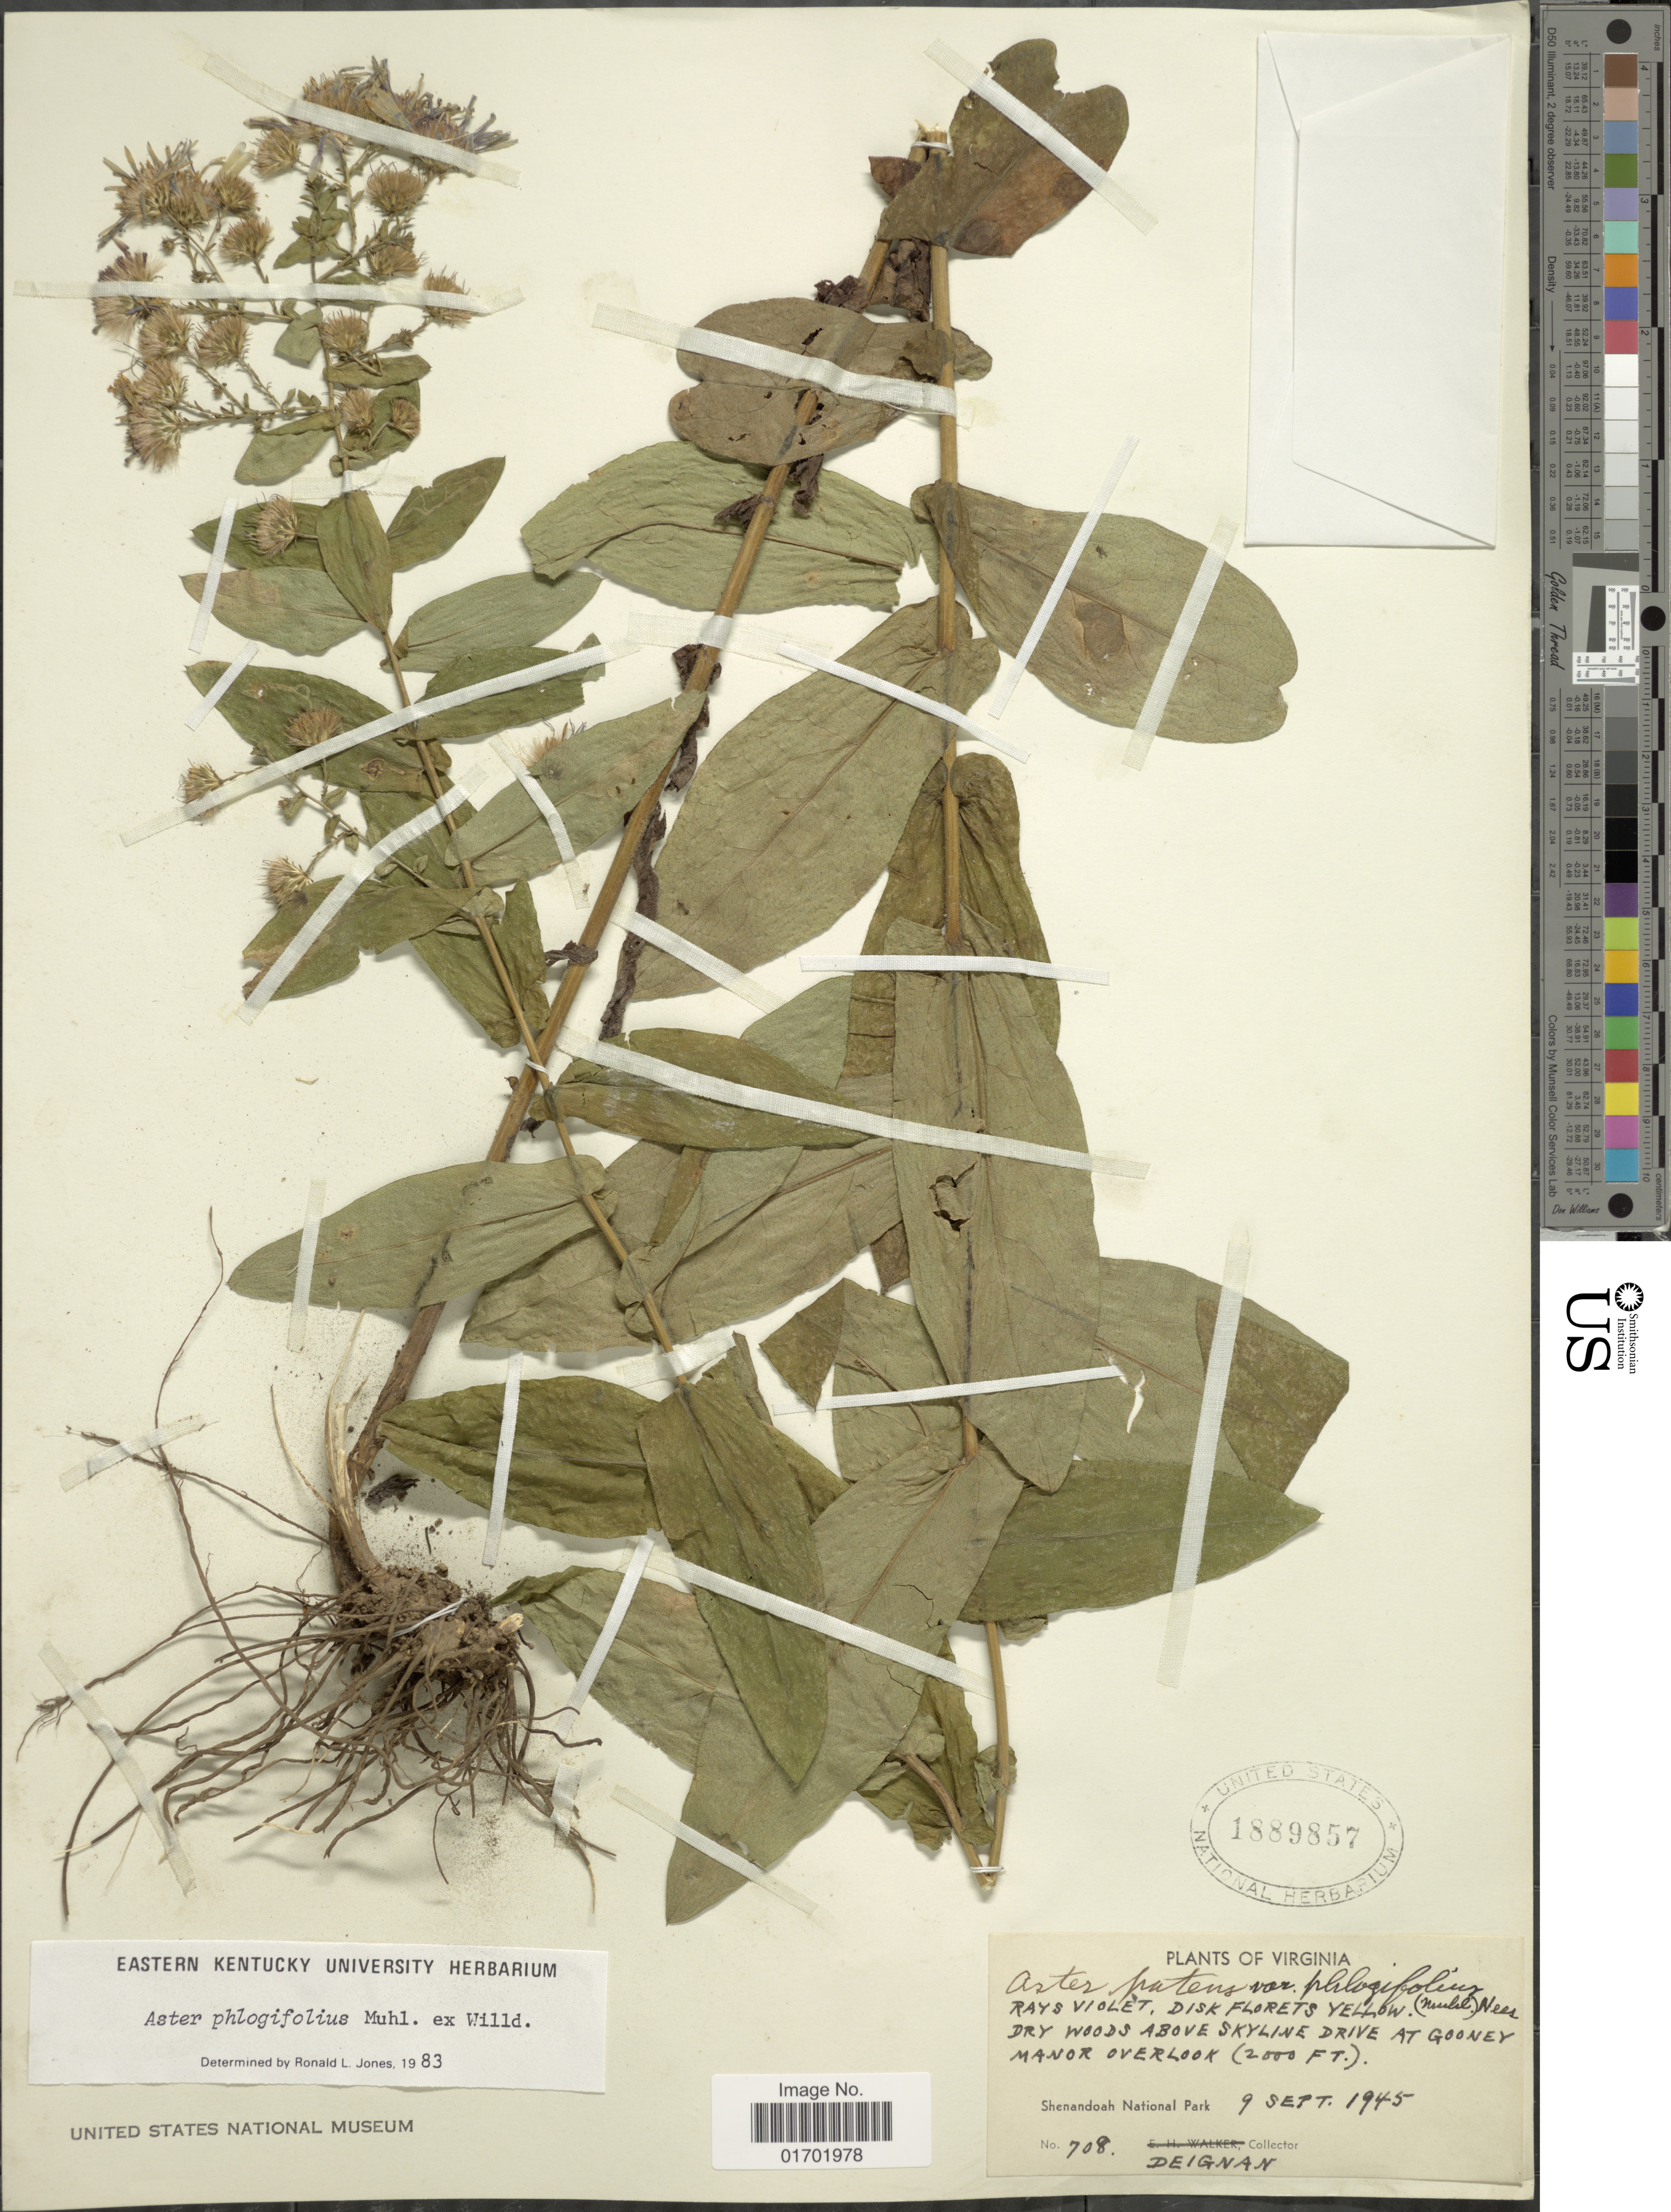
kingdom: Plantae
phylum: Tracheophyta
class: Magnoliopsida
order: Asterales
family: Asteraceae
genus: Symphyotrichum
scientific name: Symphyotrichum phlogifolium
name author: (Muhl. ex Willd.) G.L. Nesom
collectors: -. Deignan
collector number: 708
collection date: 1945-09-09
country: United States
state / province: Virginia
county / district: Warren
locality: Above Skyline Drive at Gooney Manor Overlook, Shenandoah National Park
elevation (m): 610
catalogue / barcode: US 1889857